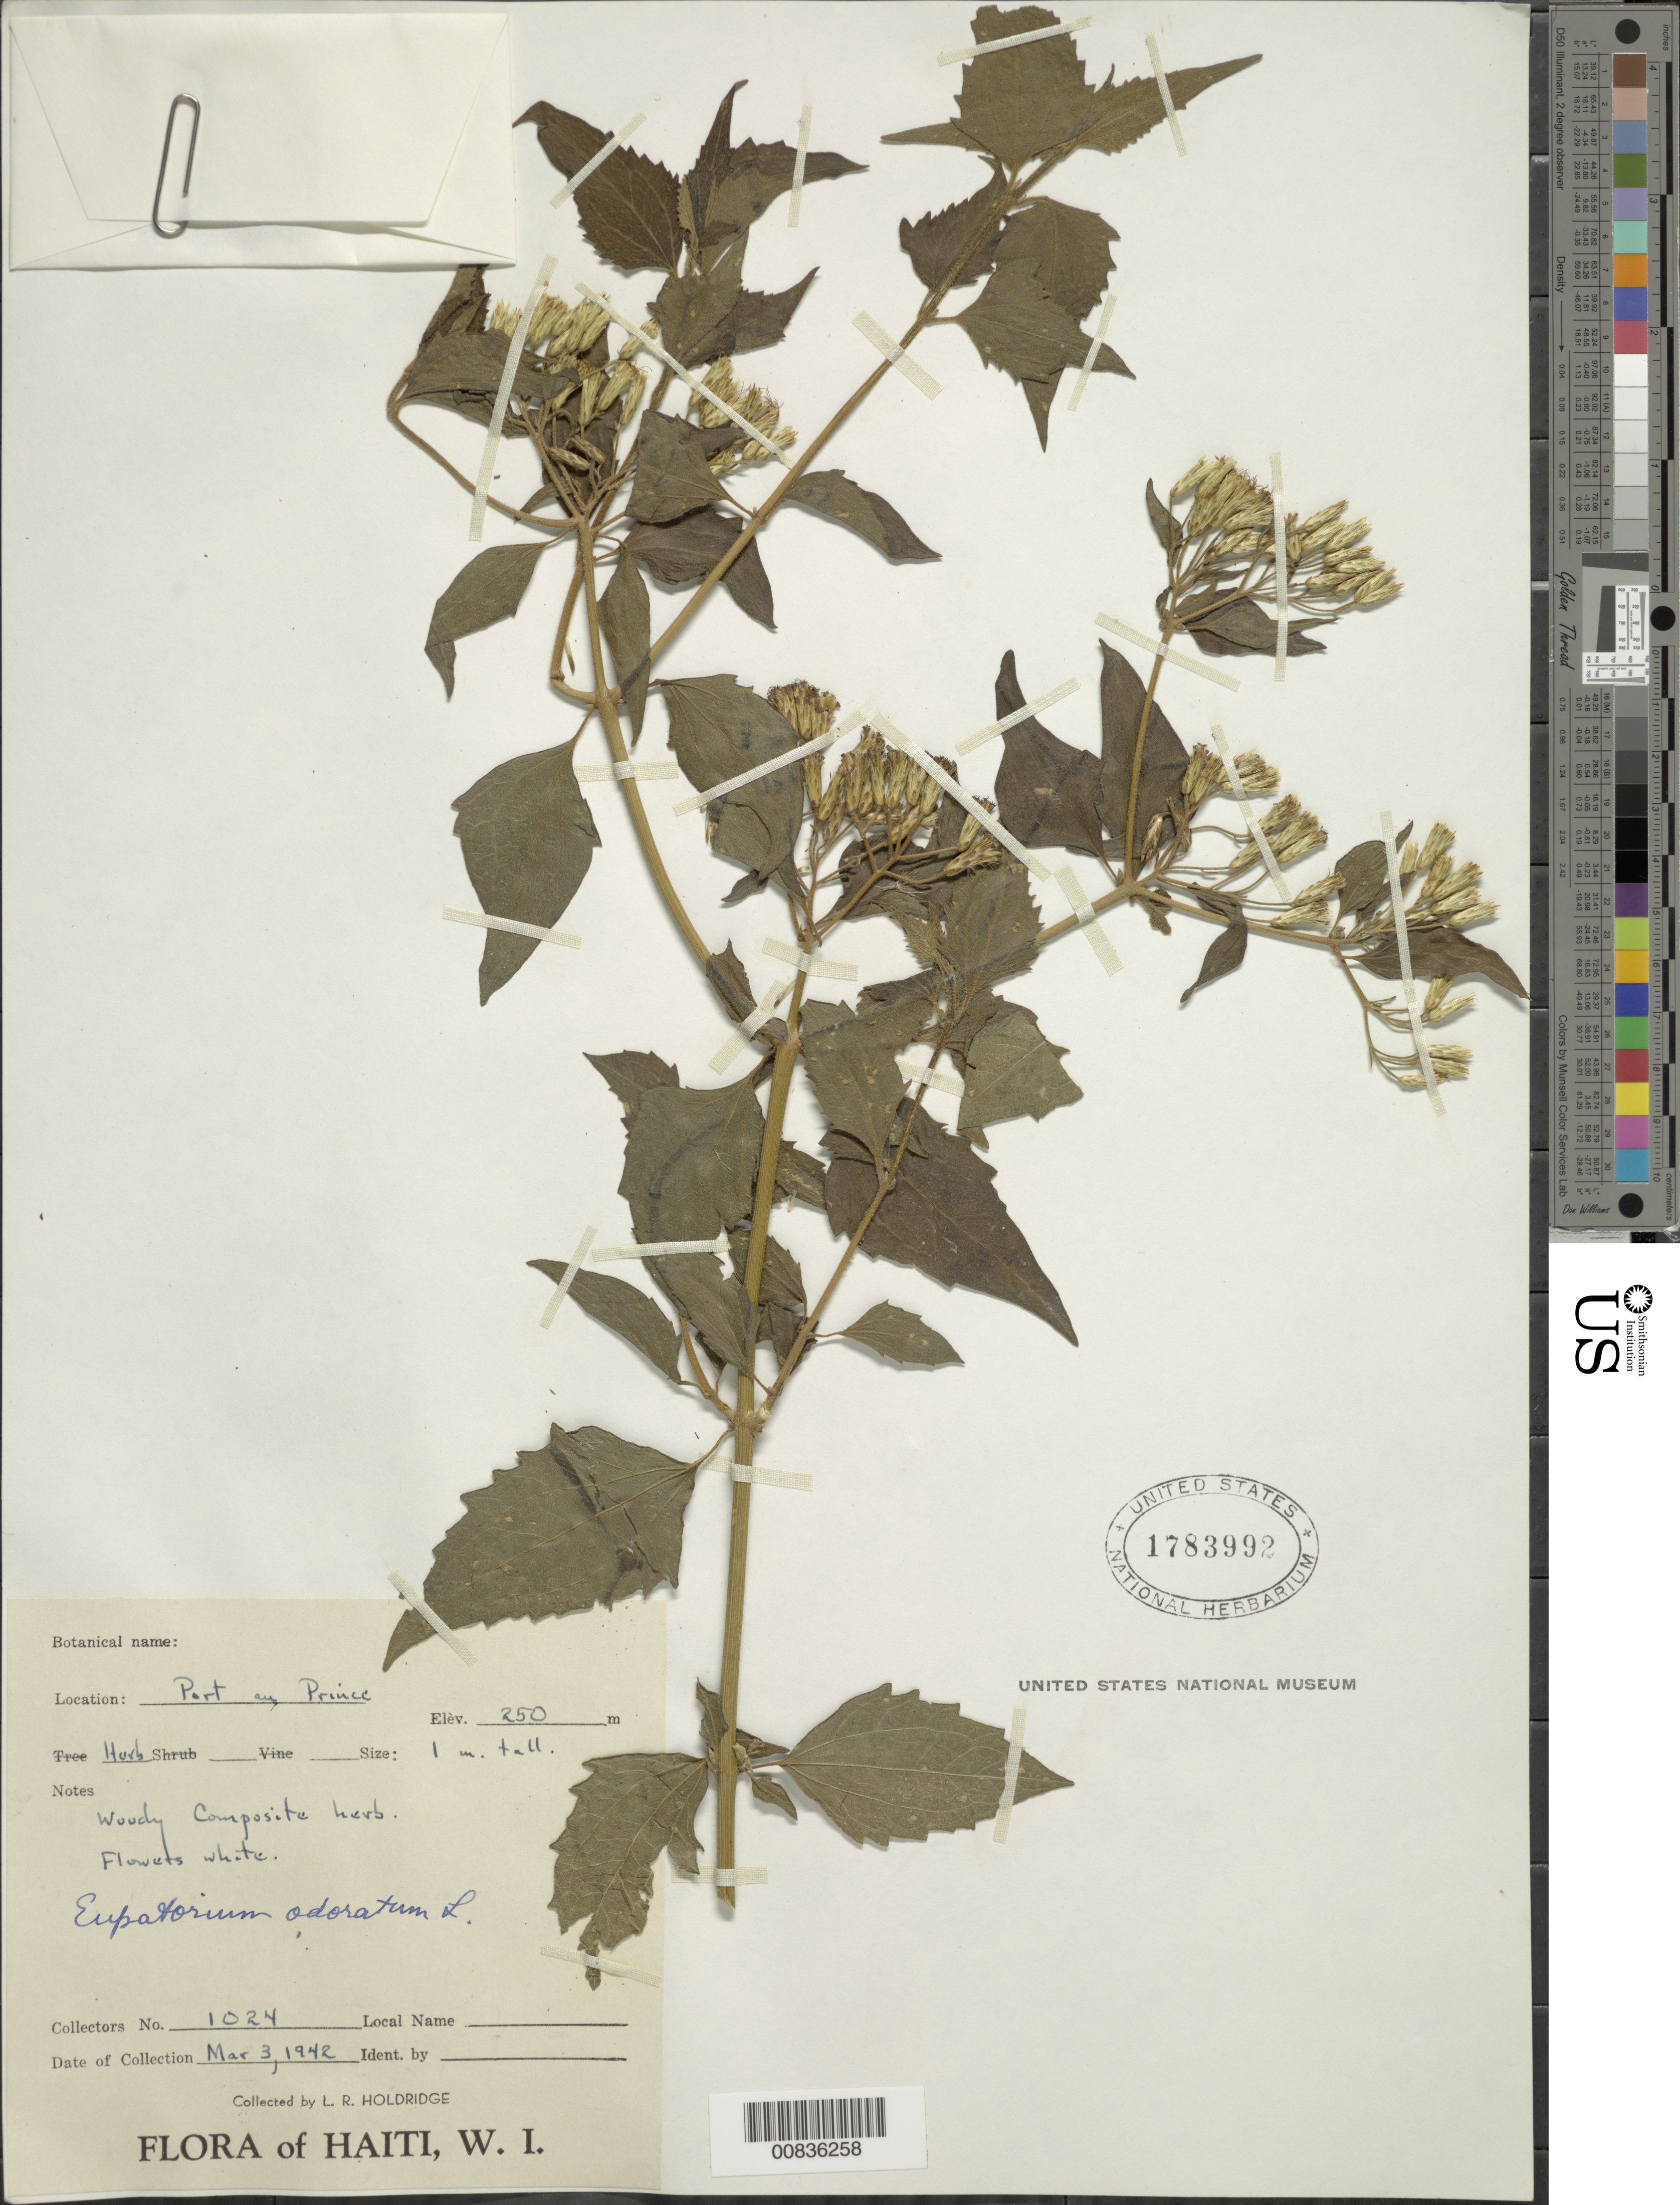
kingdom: Plantae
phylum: Tracheophyta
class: Magnoliopsida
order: Asterales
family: Asteraceae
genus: Chromolaena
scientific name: Chromolaena odorata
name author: (L.) R.M. King & H. Rob.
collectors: L. Holdridge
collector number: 1024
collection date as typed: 03 Mar 1942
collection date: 1942-03-03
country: Haiti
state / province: Ouest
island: Hispaniola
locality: Port-au-Prince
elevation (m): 250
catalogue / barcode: US 1783992